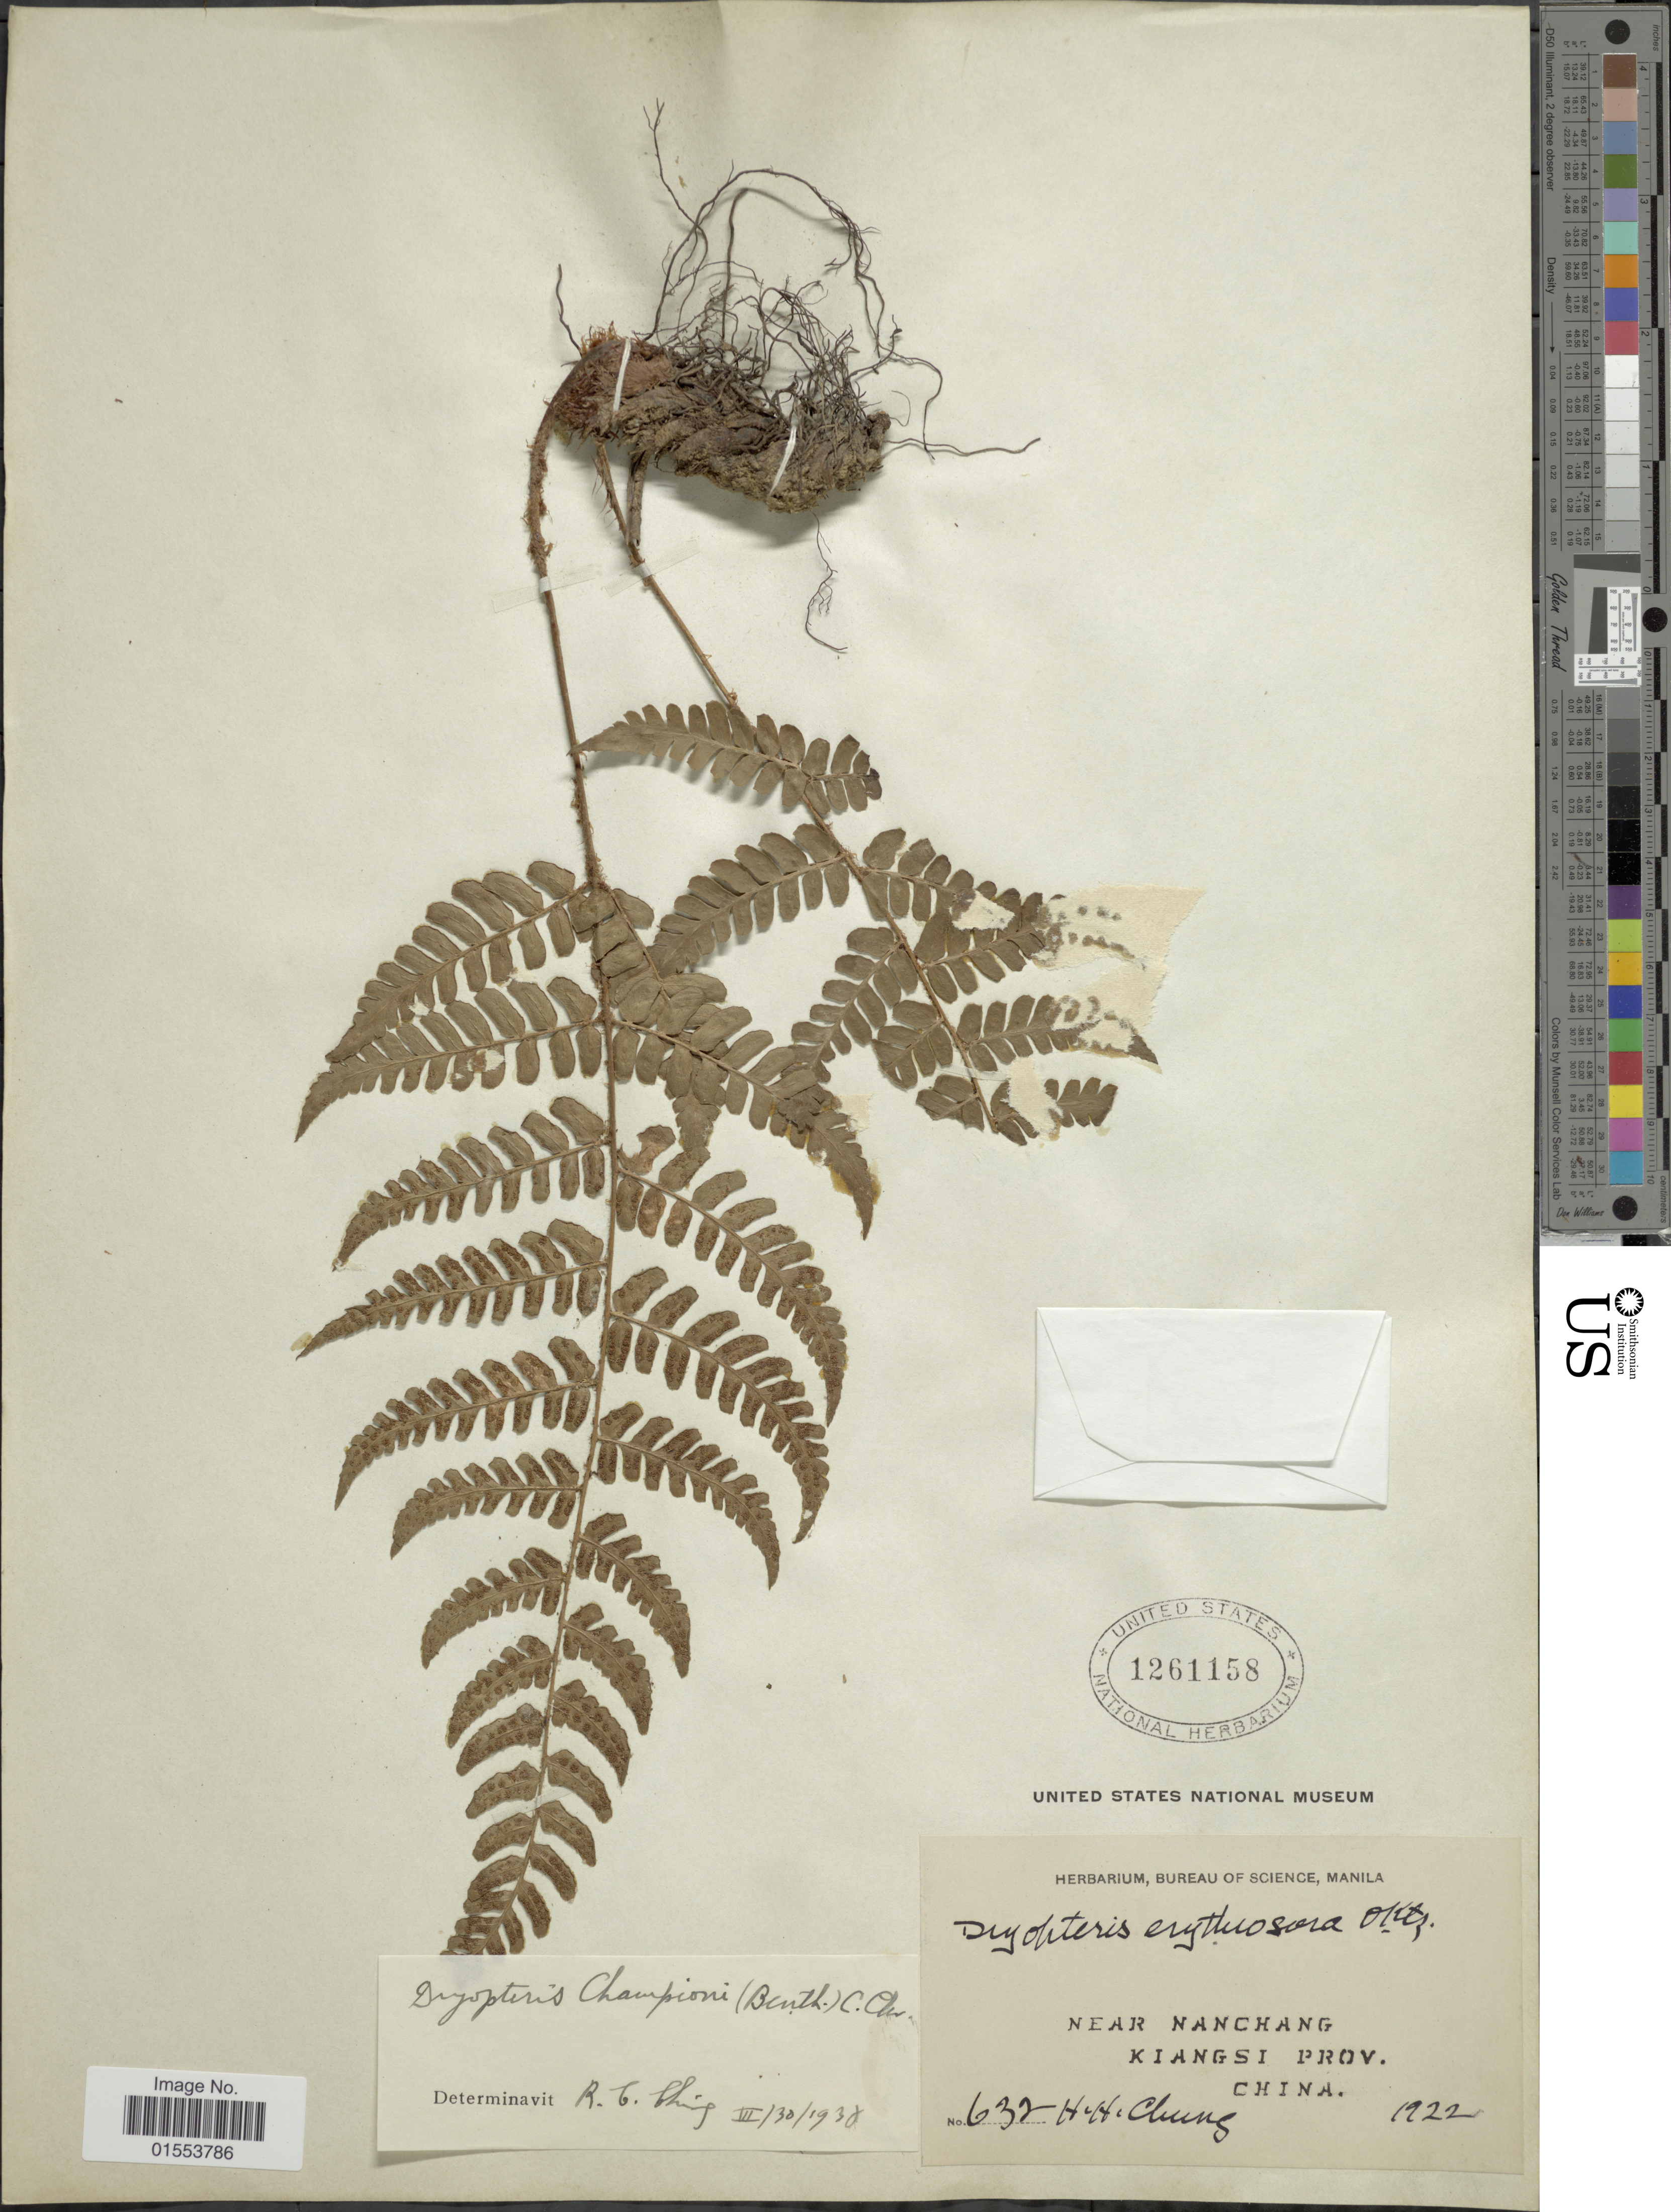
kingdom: Plantae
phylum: Tracheophyta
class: Polypodiopsida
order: Polypodiales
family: Dryopteridaceae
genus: Dryopteris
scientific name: Dryopteris championii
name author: (Benth.) C. Chr.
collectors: H. Chung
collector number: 632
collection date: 1922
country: China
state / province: Jiangxi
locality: Near Nanchang, Kiangsi Prov. China.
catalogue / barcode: US 1261158